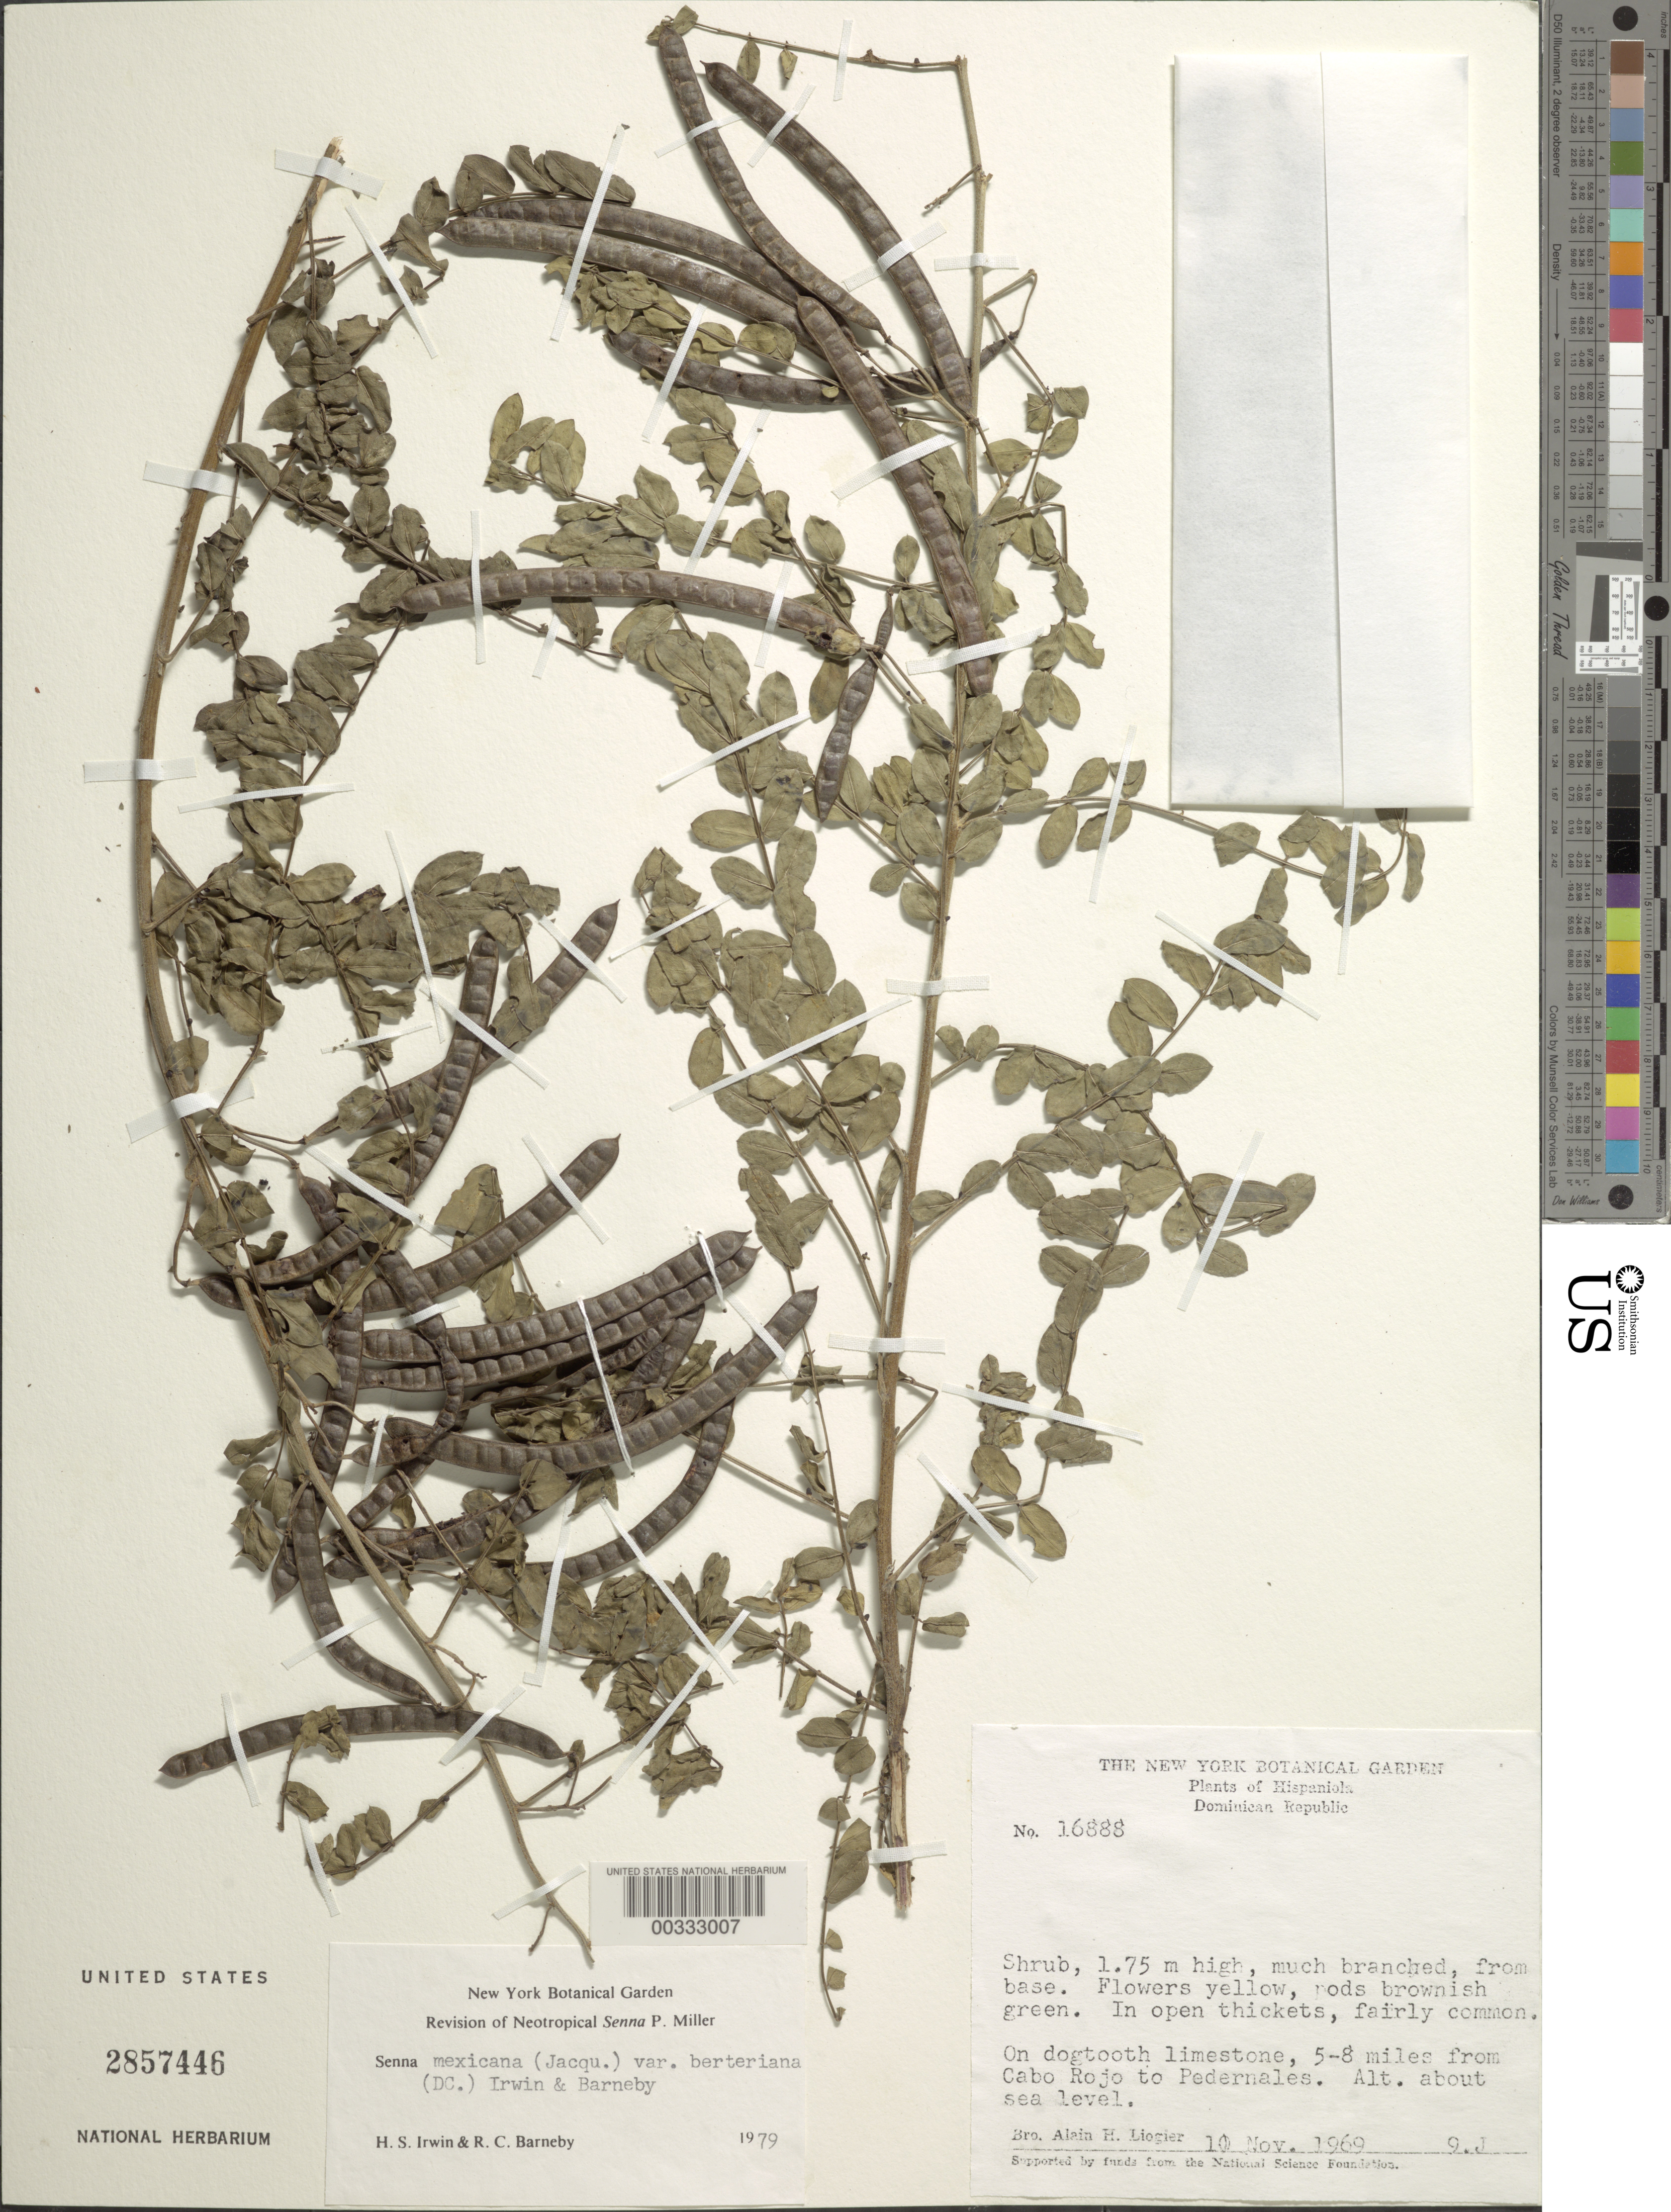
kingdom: Plantae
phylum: Tracheophyta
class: Magnoliopsida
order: Fabales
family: Fabaceae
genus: Senna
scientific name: Senna mexicana var. berteriana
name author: (Balb. ex DC.) H.S. Irwin & Barneby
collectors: A. H. Liogier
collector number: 16888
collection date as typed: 10 Nov 1969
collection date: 1969-11-10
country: Dominican Republic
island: Hispaniola Island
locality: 5-8 mi from cabo rojo to pedernales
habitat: In open thickets on dogtooth limestone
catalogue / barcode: US 2857446